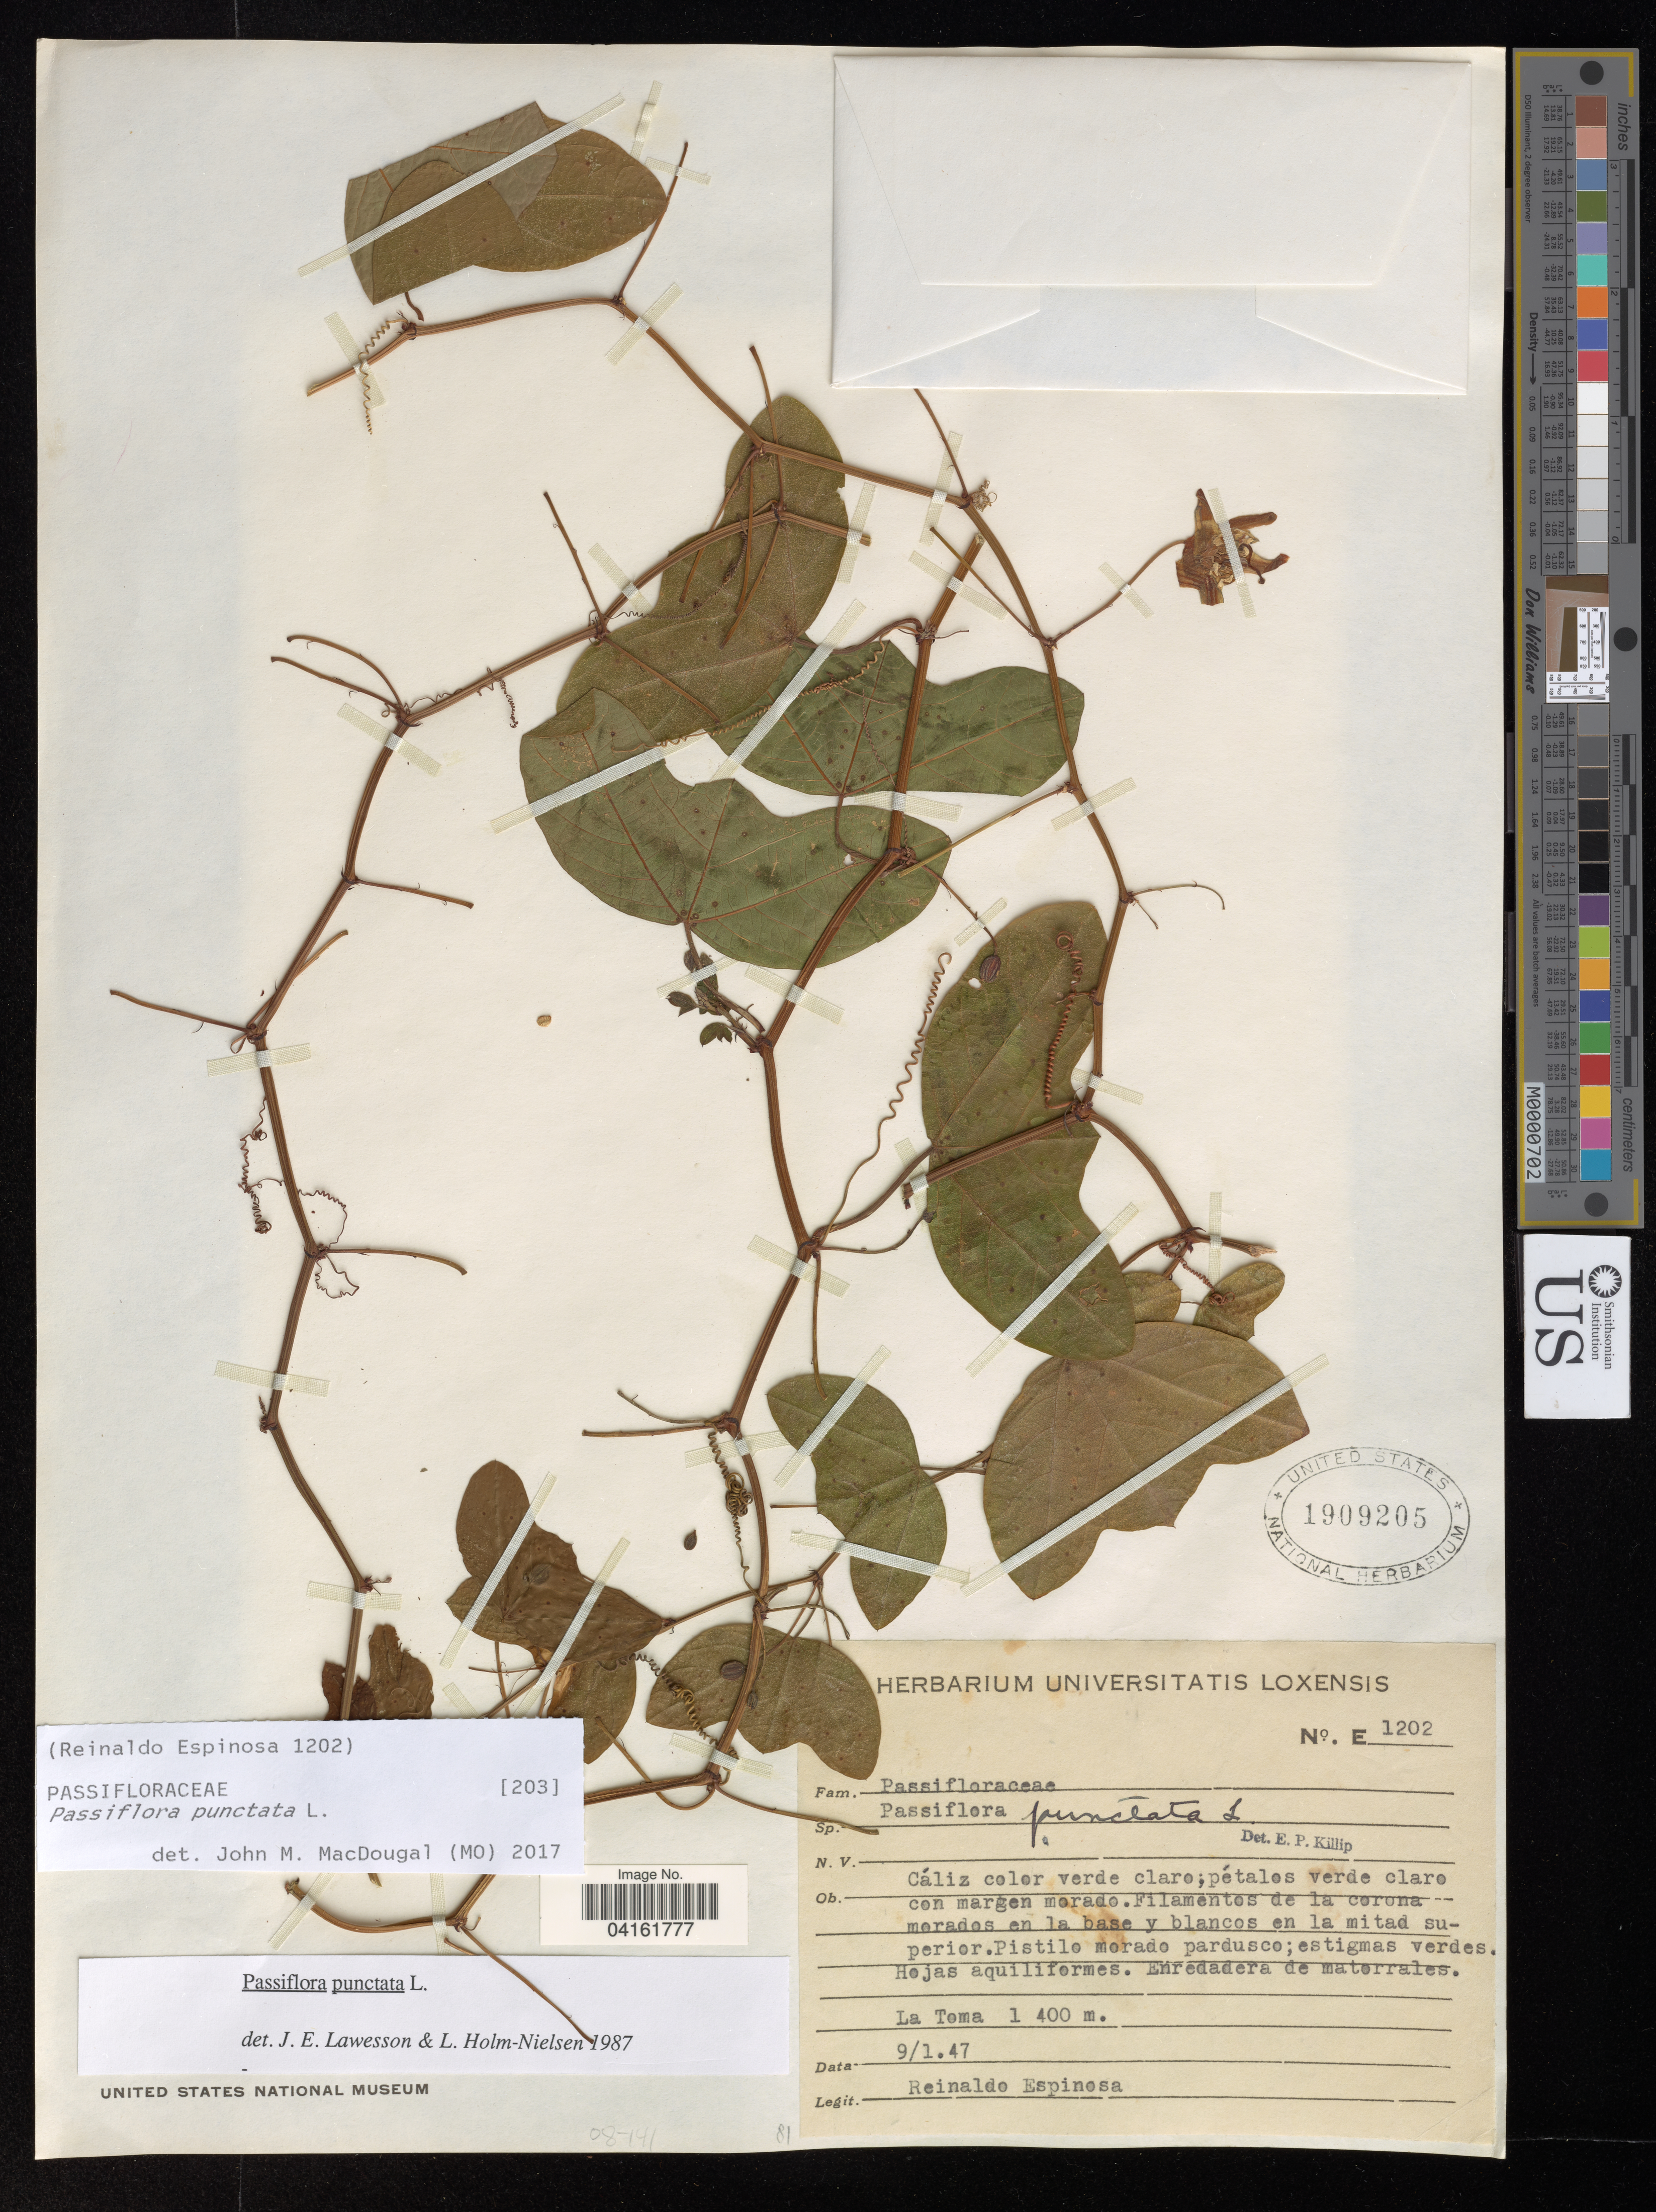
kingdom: Plantae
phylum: Tracheophyta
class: Magnoliopsida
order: Malpighiales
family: Passifloraceae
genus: Passiflora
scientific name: Passiflora punctata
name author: L.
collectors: R. Espinosa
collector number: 1202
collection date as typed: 9 1 47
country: Argentina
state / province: San Luis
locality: La Toma.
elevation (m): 1400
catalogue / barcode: US 1909205